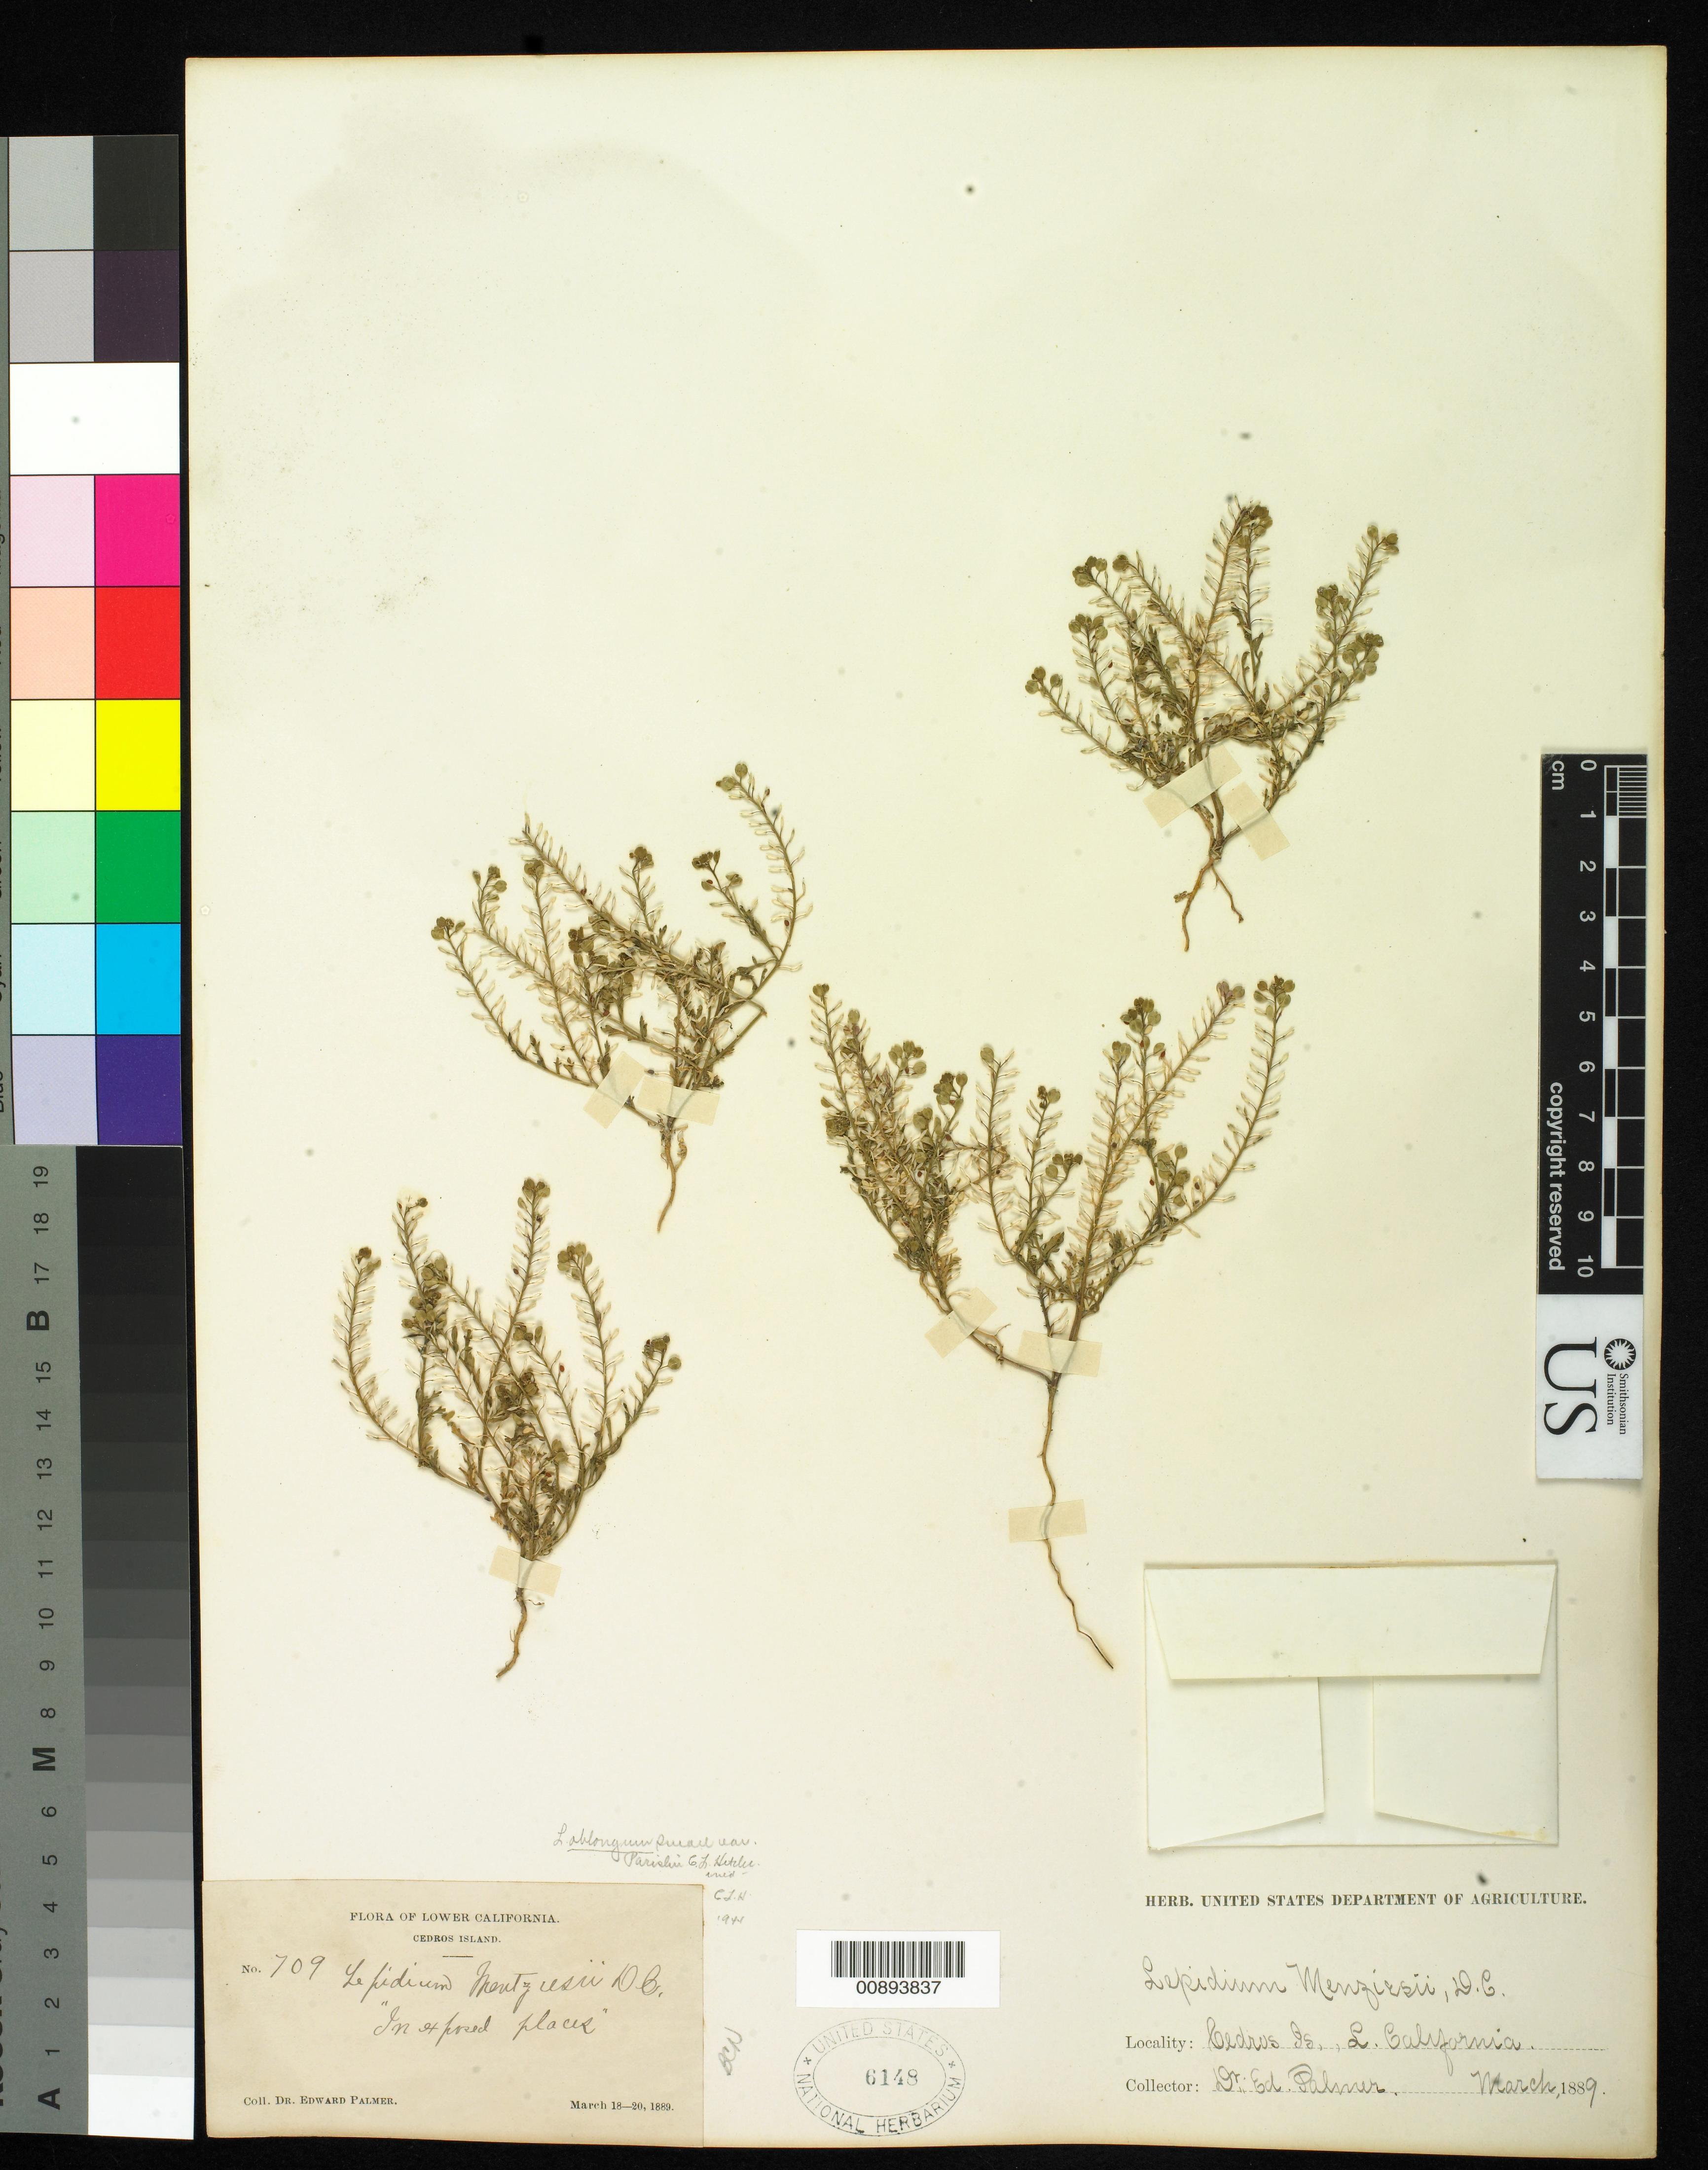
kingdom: Plantae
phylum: Tracheophyta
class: Magnoliopsida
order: Brassicales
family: Brassicaceae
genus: Lepidium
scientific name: Lepidium oblongum var. parishii C.L. Hitchc. ined.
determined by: Hitchcock, C. L.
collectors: E. Palmer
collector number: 709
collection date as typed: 18 Mar 1889 to 20 Mar 1889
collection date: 1889-03-18/1889-03-20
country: Mexico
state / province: Baja California Norte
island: Cedros I.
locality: Cedros Island, Baja California.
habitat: In exposed places.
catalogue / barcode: US 6148